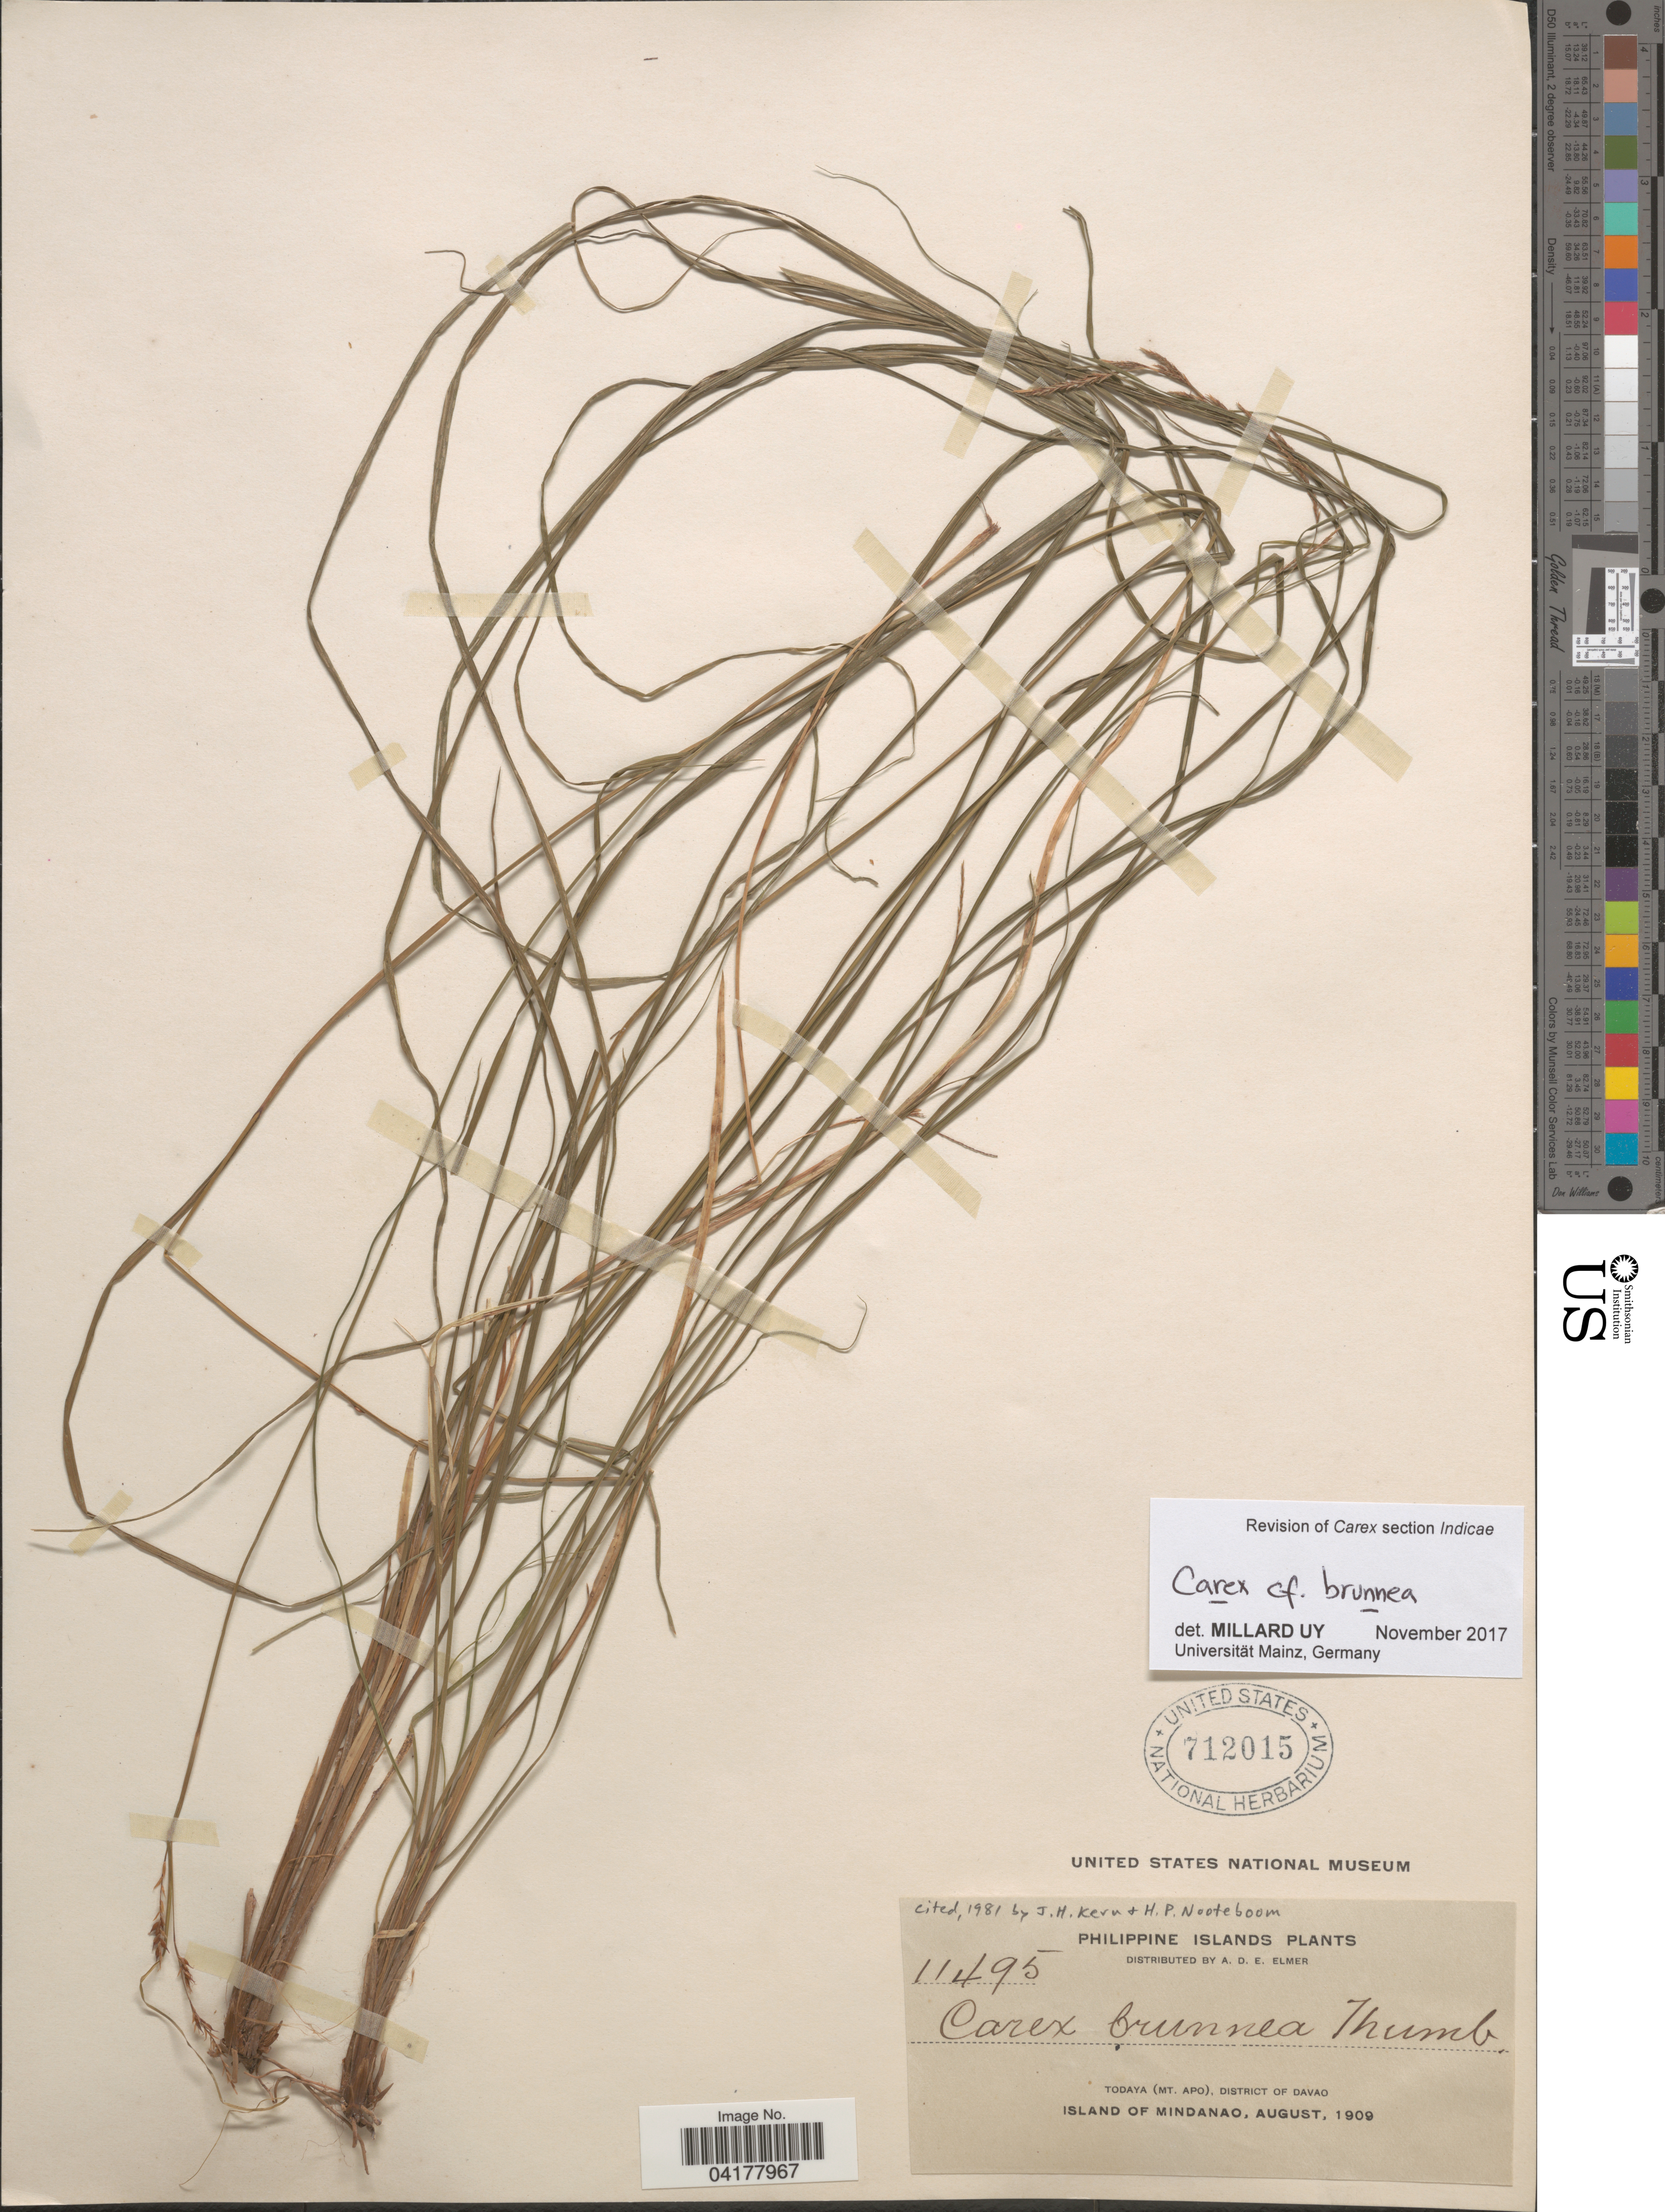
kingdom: Plantae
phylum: Tracheophyta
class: Liliopsida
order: Poales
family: Cyperaceae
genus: Carex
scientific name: Carex brunnea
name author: Thunb.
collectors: A. D. E. Elmer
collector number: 11495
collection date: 1909-08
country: Philippines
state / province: Davao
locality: Philippine Islands. Todaya (Mt. Apo), District of Davao. Island of Mindanao.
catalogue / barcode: US 712015